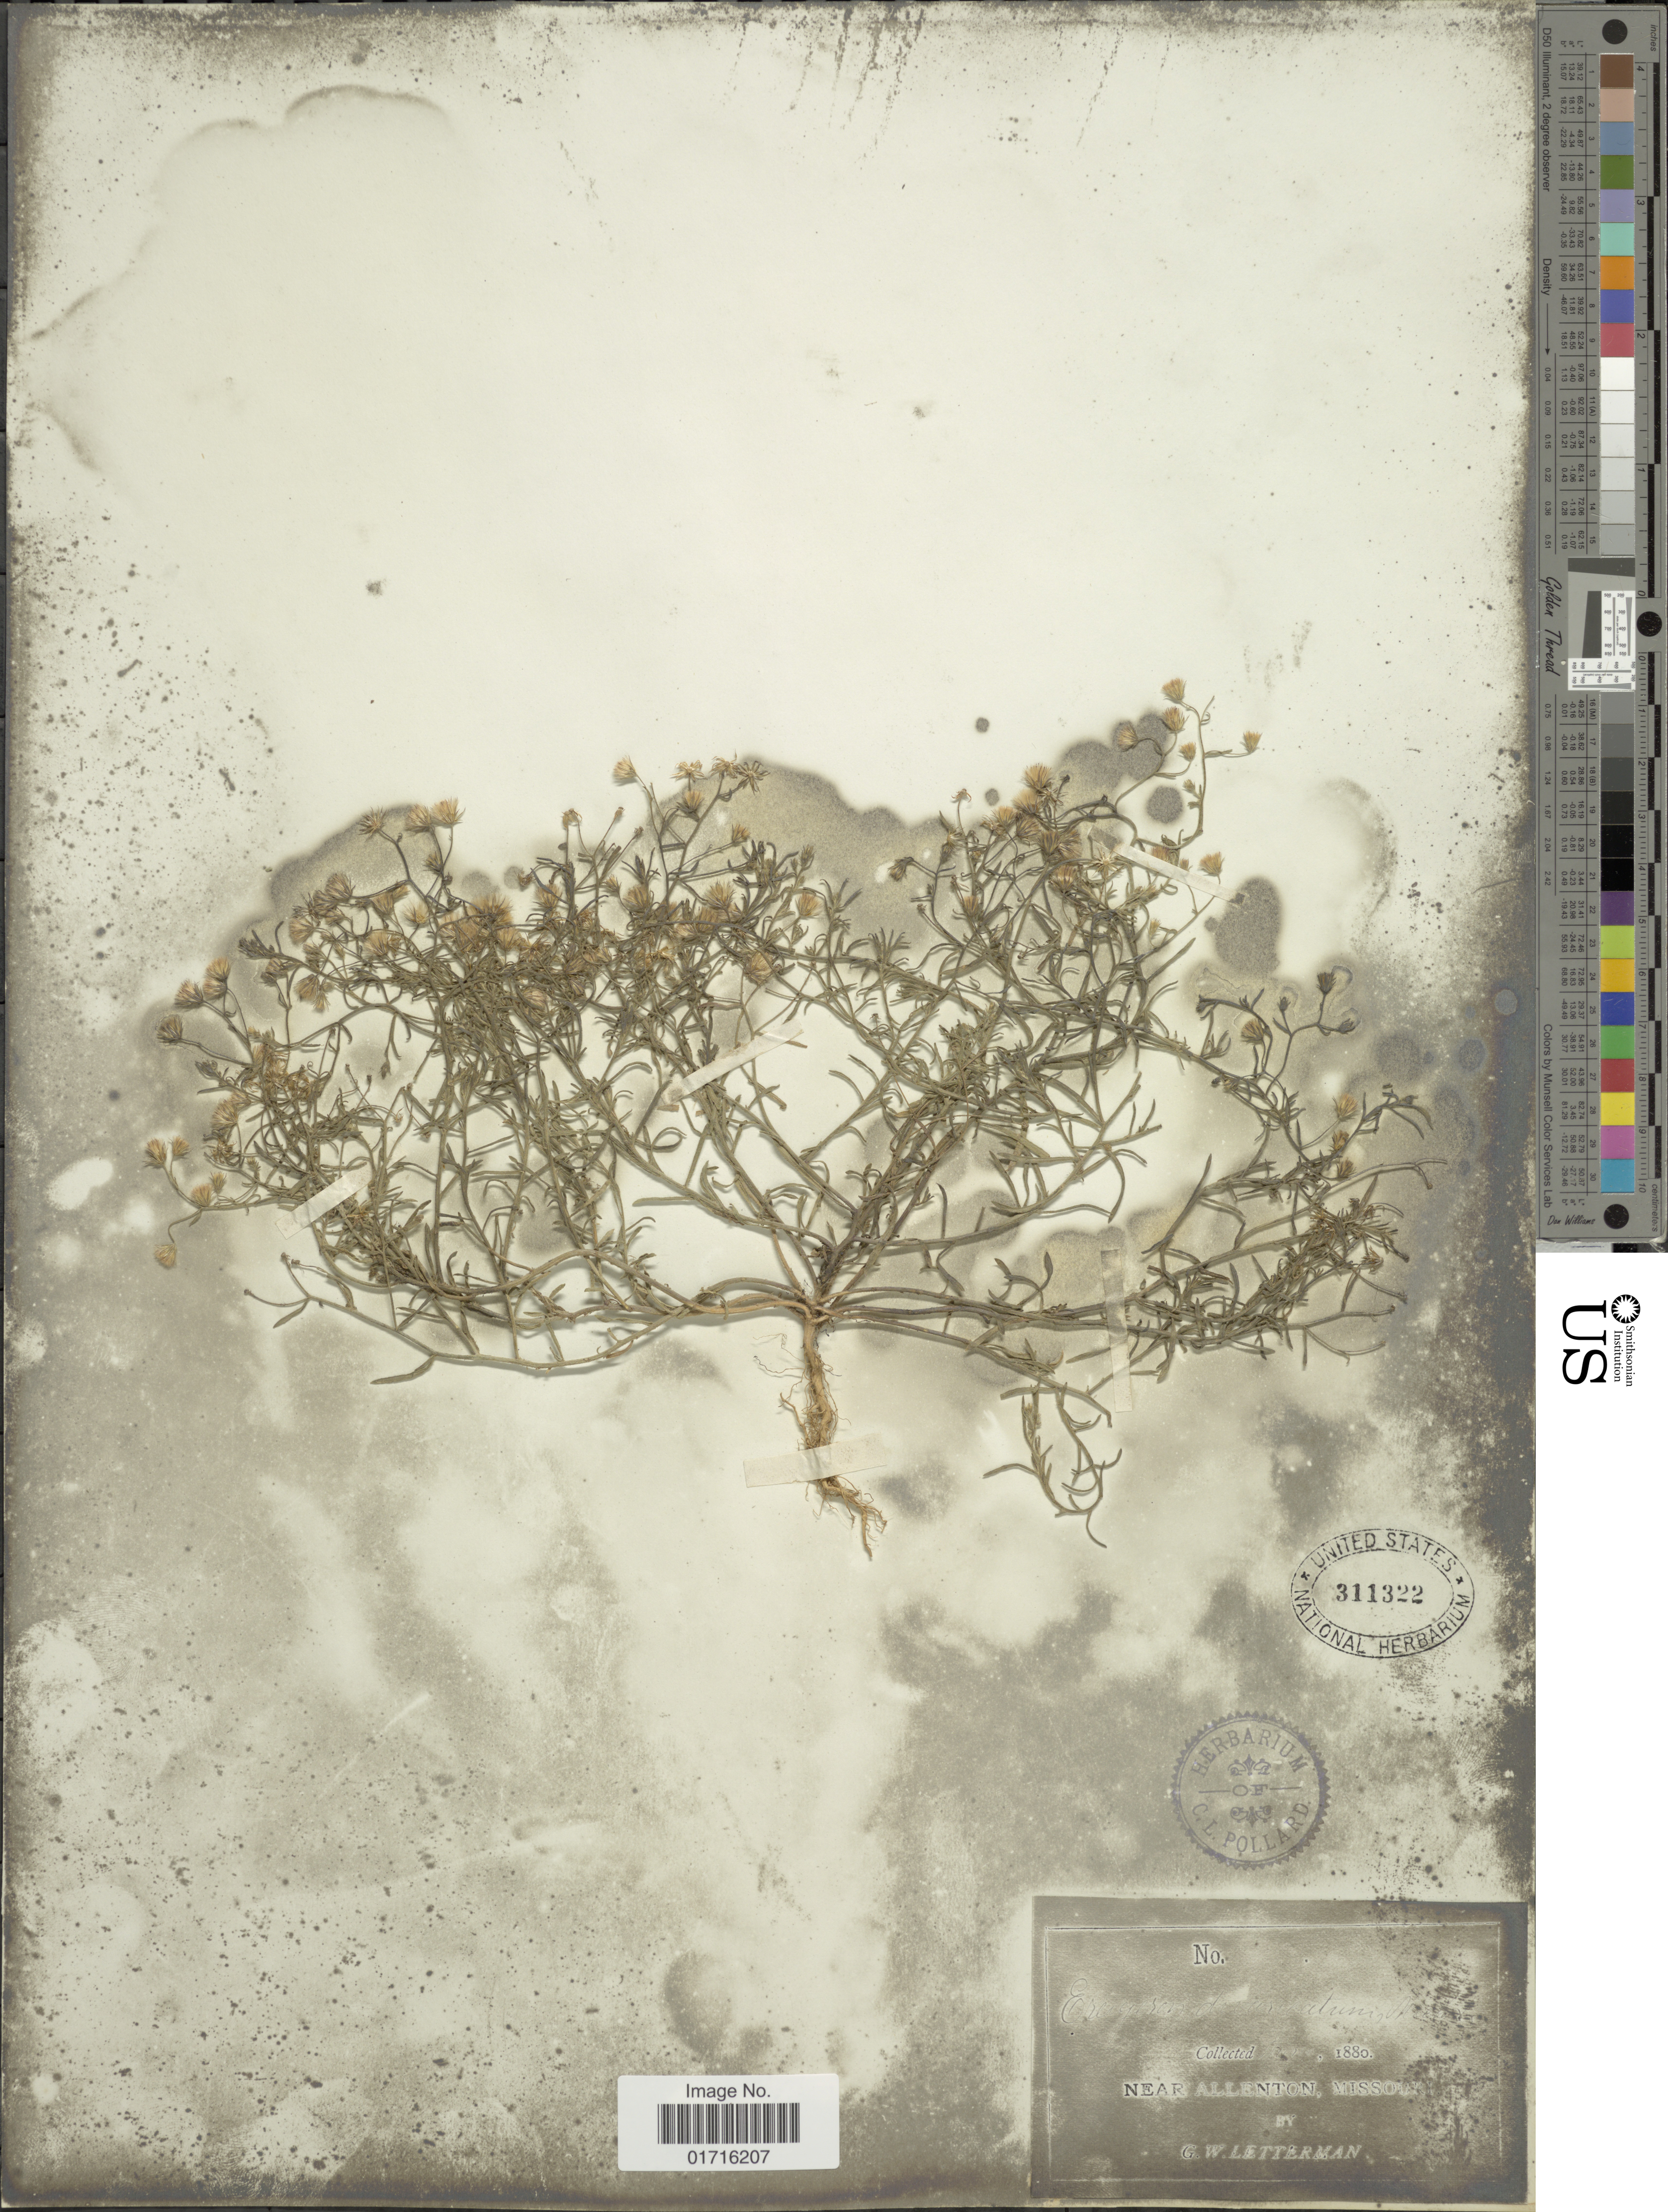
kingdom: Plantae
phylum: Tracheophyta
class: Magnoliopsida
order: Asterales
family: Asteraceae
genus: Conyza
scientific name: Conyza divaricata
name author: Spreng.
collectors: G. W. Letterman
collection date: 1880-01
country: United States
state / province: Missouri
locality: Near Allenton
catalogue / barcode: US 311322